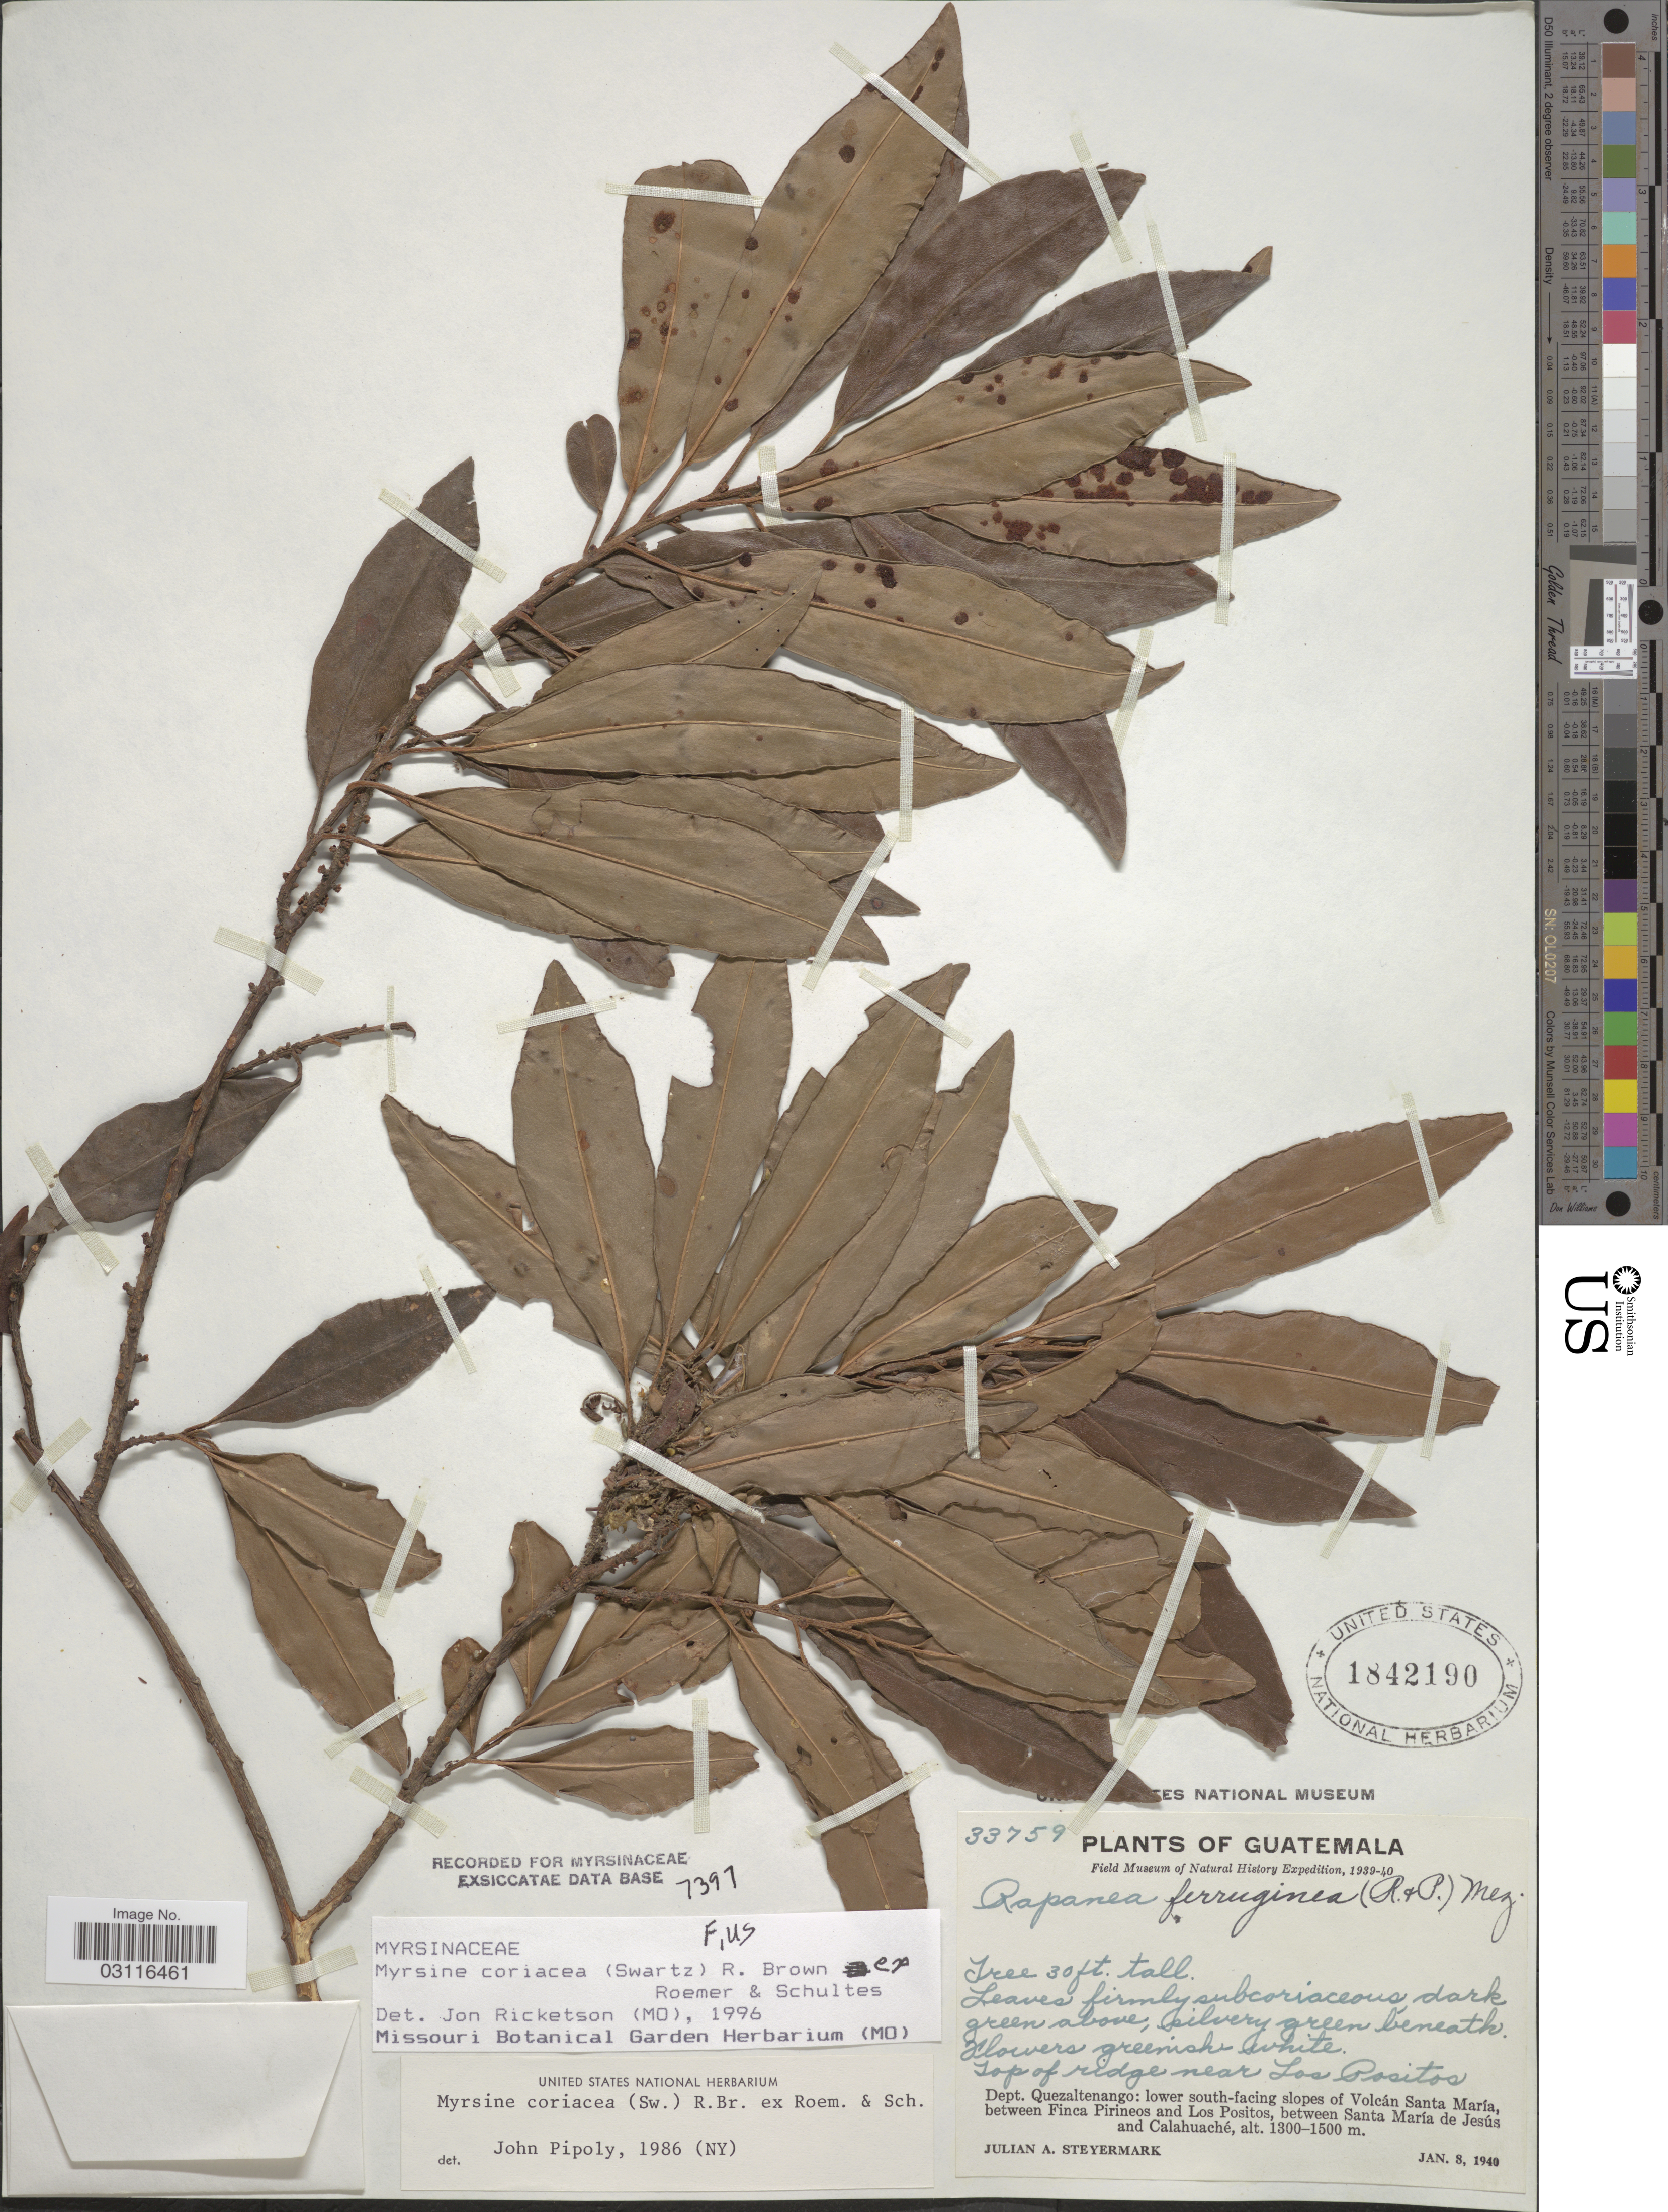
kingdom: Plantae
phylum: Tracheophyta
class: Magnoliopsida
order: Ericales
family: Primulaceae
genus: Myrsine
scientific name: Myrsine coriacea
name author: (Sw.) R. Br. ex Roem. & Schult.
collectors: J. Steyermark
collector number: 33759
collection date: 1940-01-08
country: Guatemala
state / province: Quetzaltenango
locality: Top of ridge near Los Positos. Dept. Quezaltenango: lower south-facing slopes of Volcán Santa María, between Finca Pirineos and Los Positos, between Santa María de Jesús and Calahuaché.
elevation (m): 1300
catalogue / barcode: US 1842190